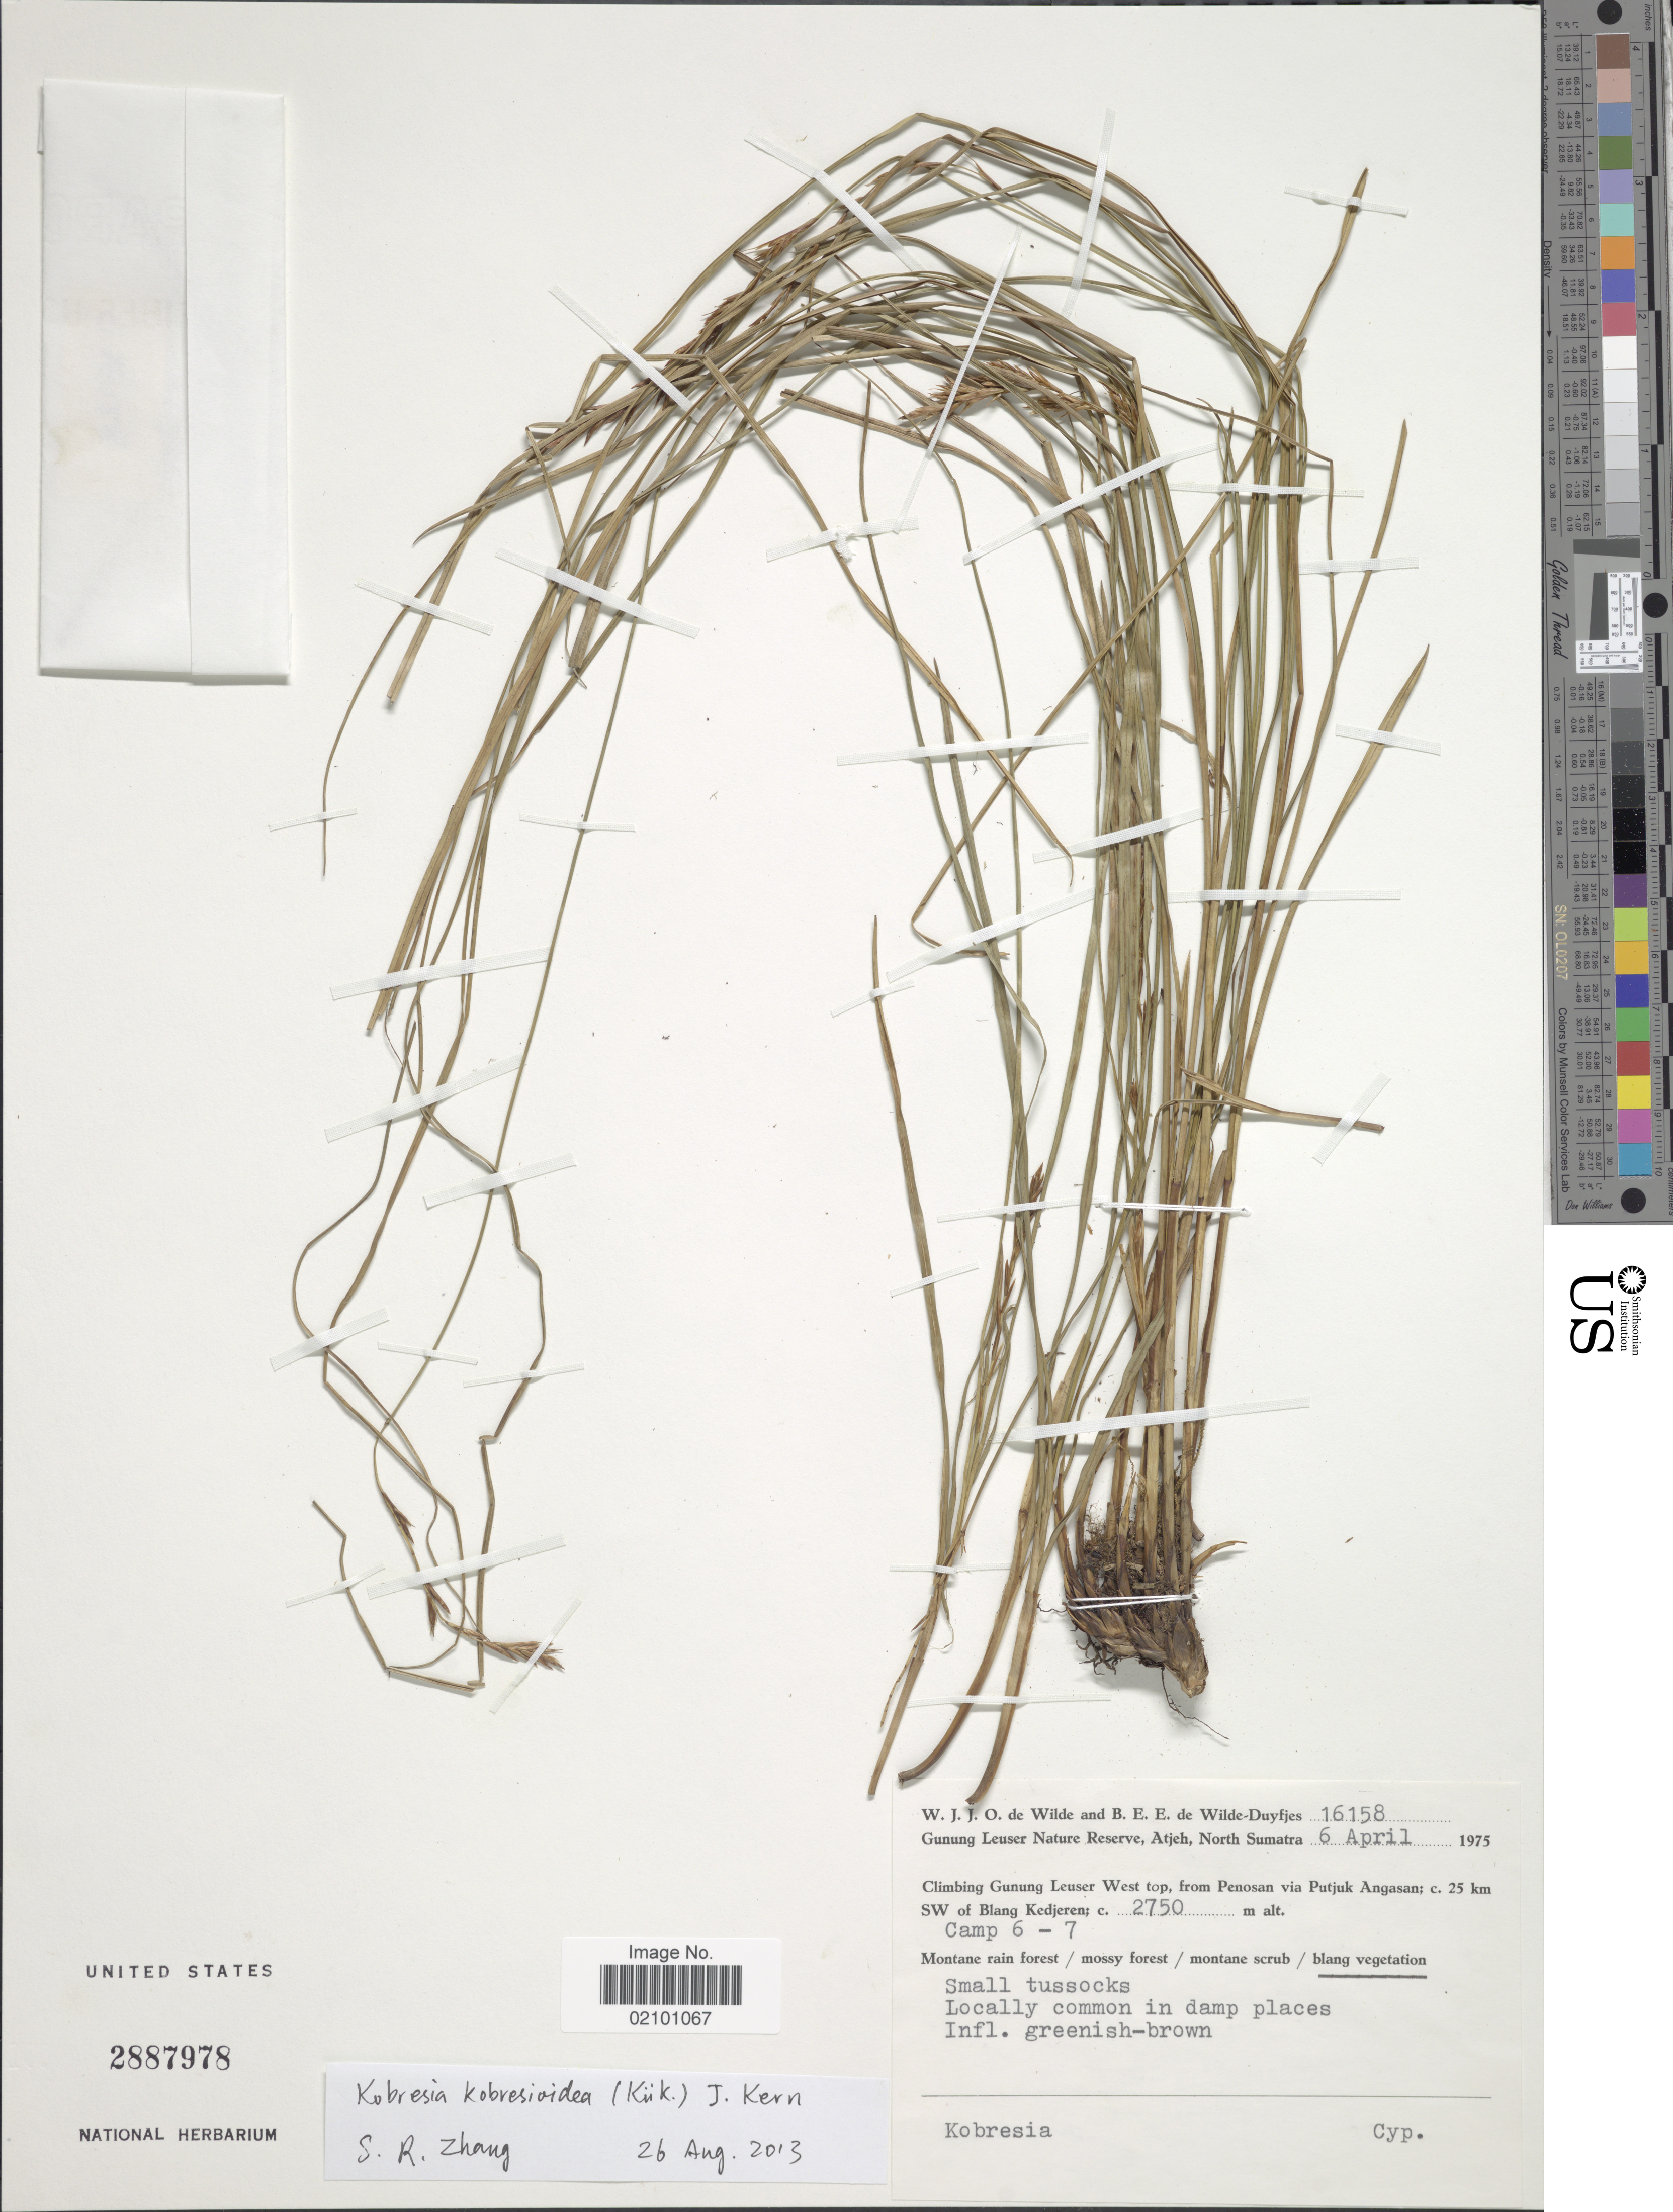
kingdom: Plantae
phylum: Tracheophyta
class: Liliopsida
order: Poales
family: Cyperaceae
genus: Carex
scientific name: Carex kobresioidea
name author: (Kük.) S.R. Zhang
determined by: Strong, M. T., (US), Smithsonian Institution - National Museum of Natural History (UNITED STATES)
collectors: W. J. de Wilde & B. E. de Wilde-Duyfjes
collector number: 16158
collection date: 1975-04-06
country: Indonesia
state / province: Sumatra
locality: Gunung Leuser Nature Reserve, Atjeh, North Sumatra, Climbing Gunung Leuser West top, from Penosan via Putjuk Angasan, c. 25 km SW of Blang Kedjeren, Camp 6-7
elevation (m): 2750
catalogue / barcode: US 2887978